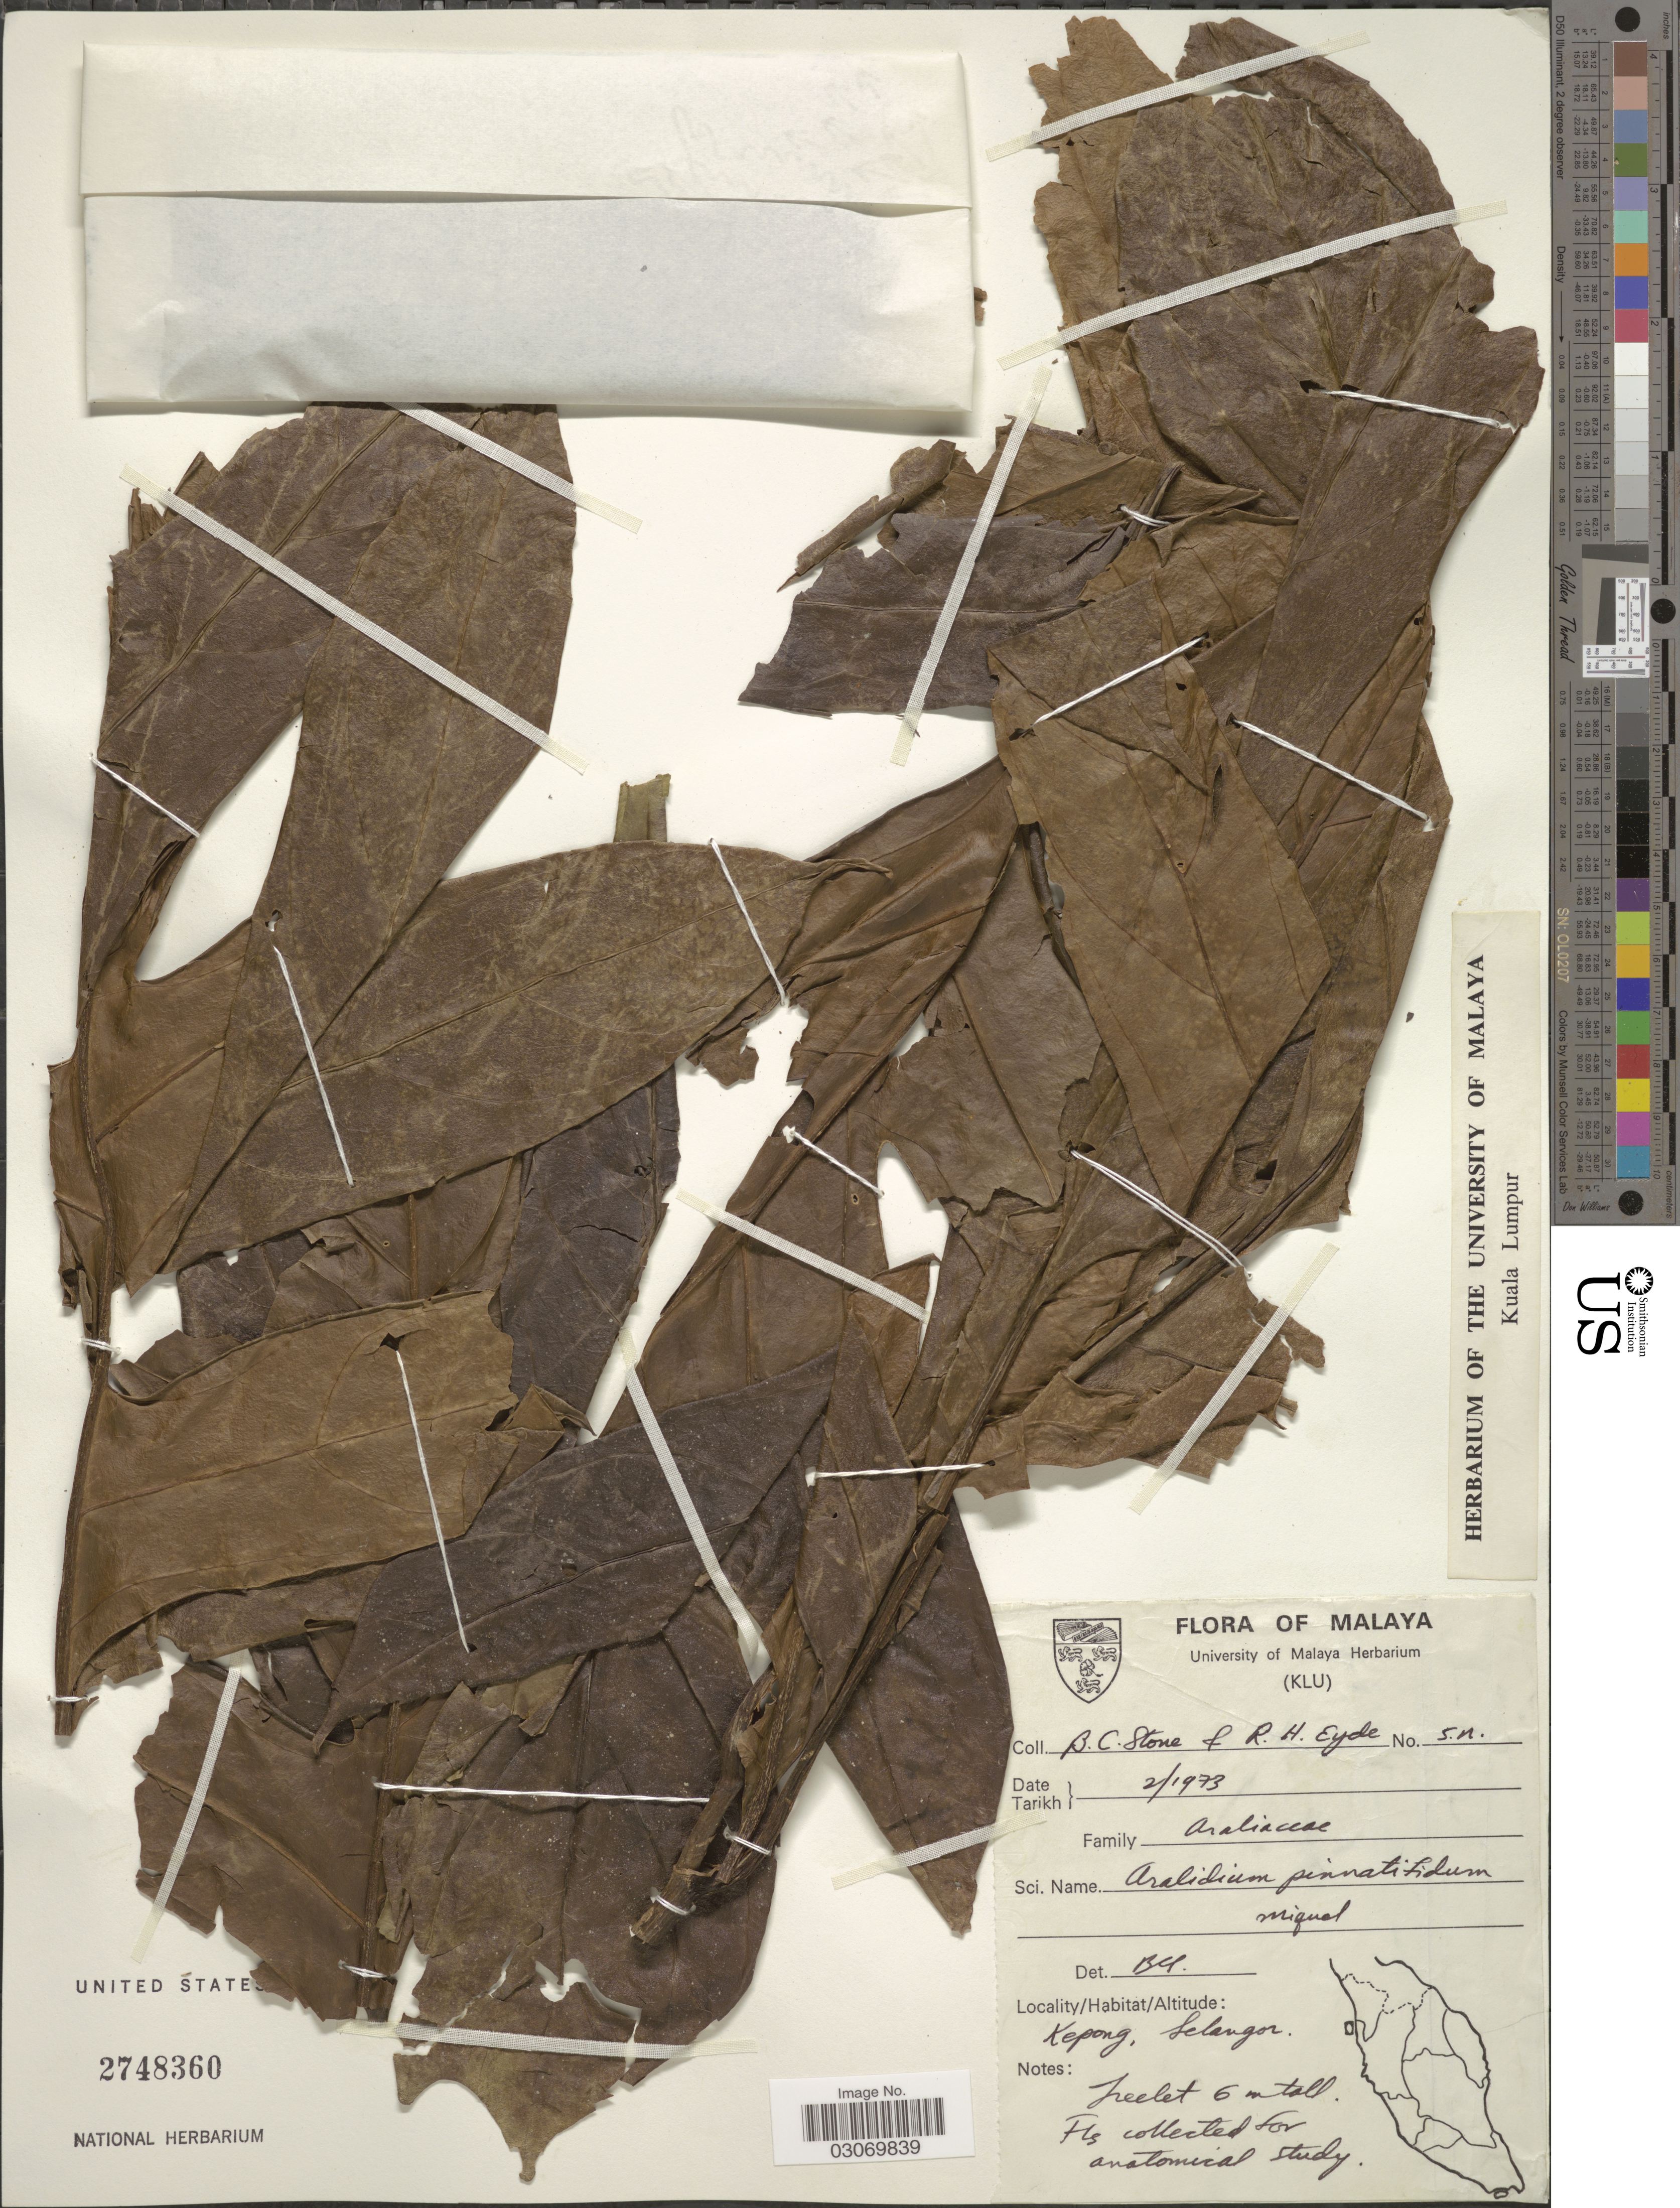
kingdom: Plantae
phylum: Tracheophyta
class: Magnoliopsida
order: Apiales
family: Torricelliaceae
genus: Aralidium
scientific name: Aralidium pinnatifidum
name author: Miq.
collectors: B. C. Stone & R. H. Eyde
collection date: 1973-02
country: Malaysia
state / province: Selangor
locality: Kepong, Selangor.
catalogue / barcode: US 2748360